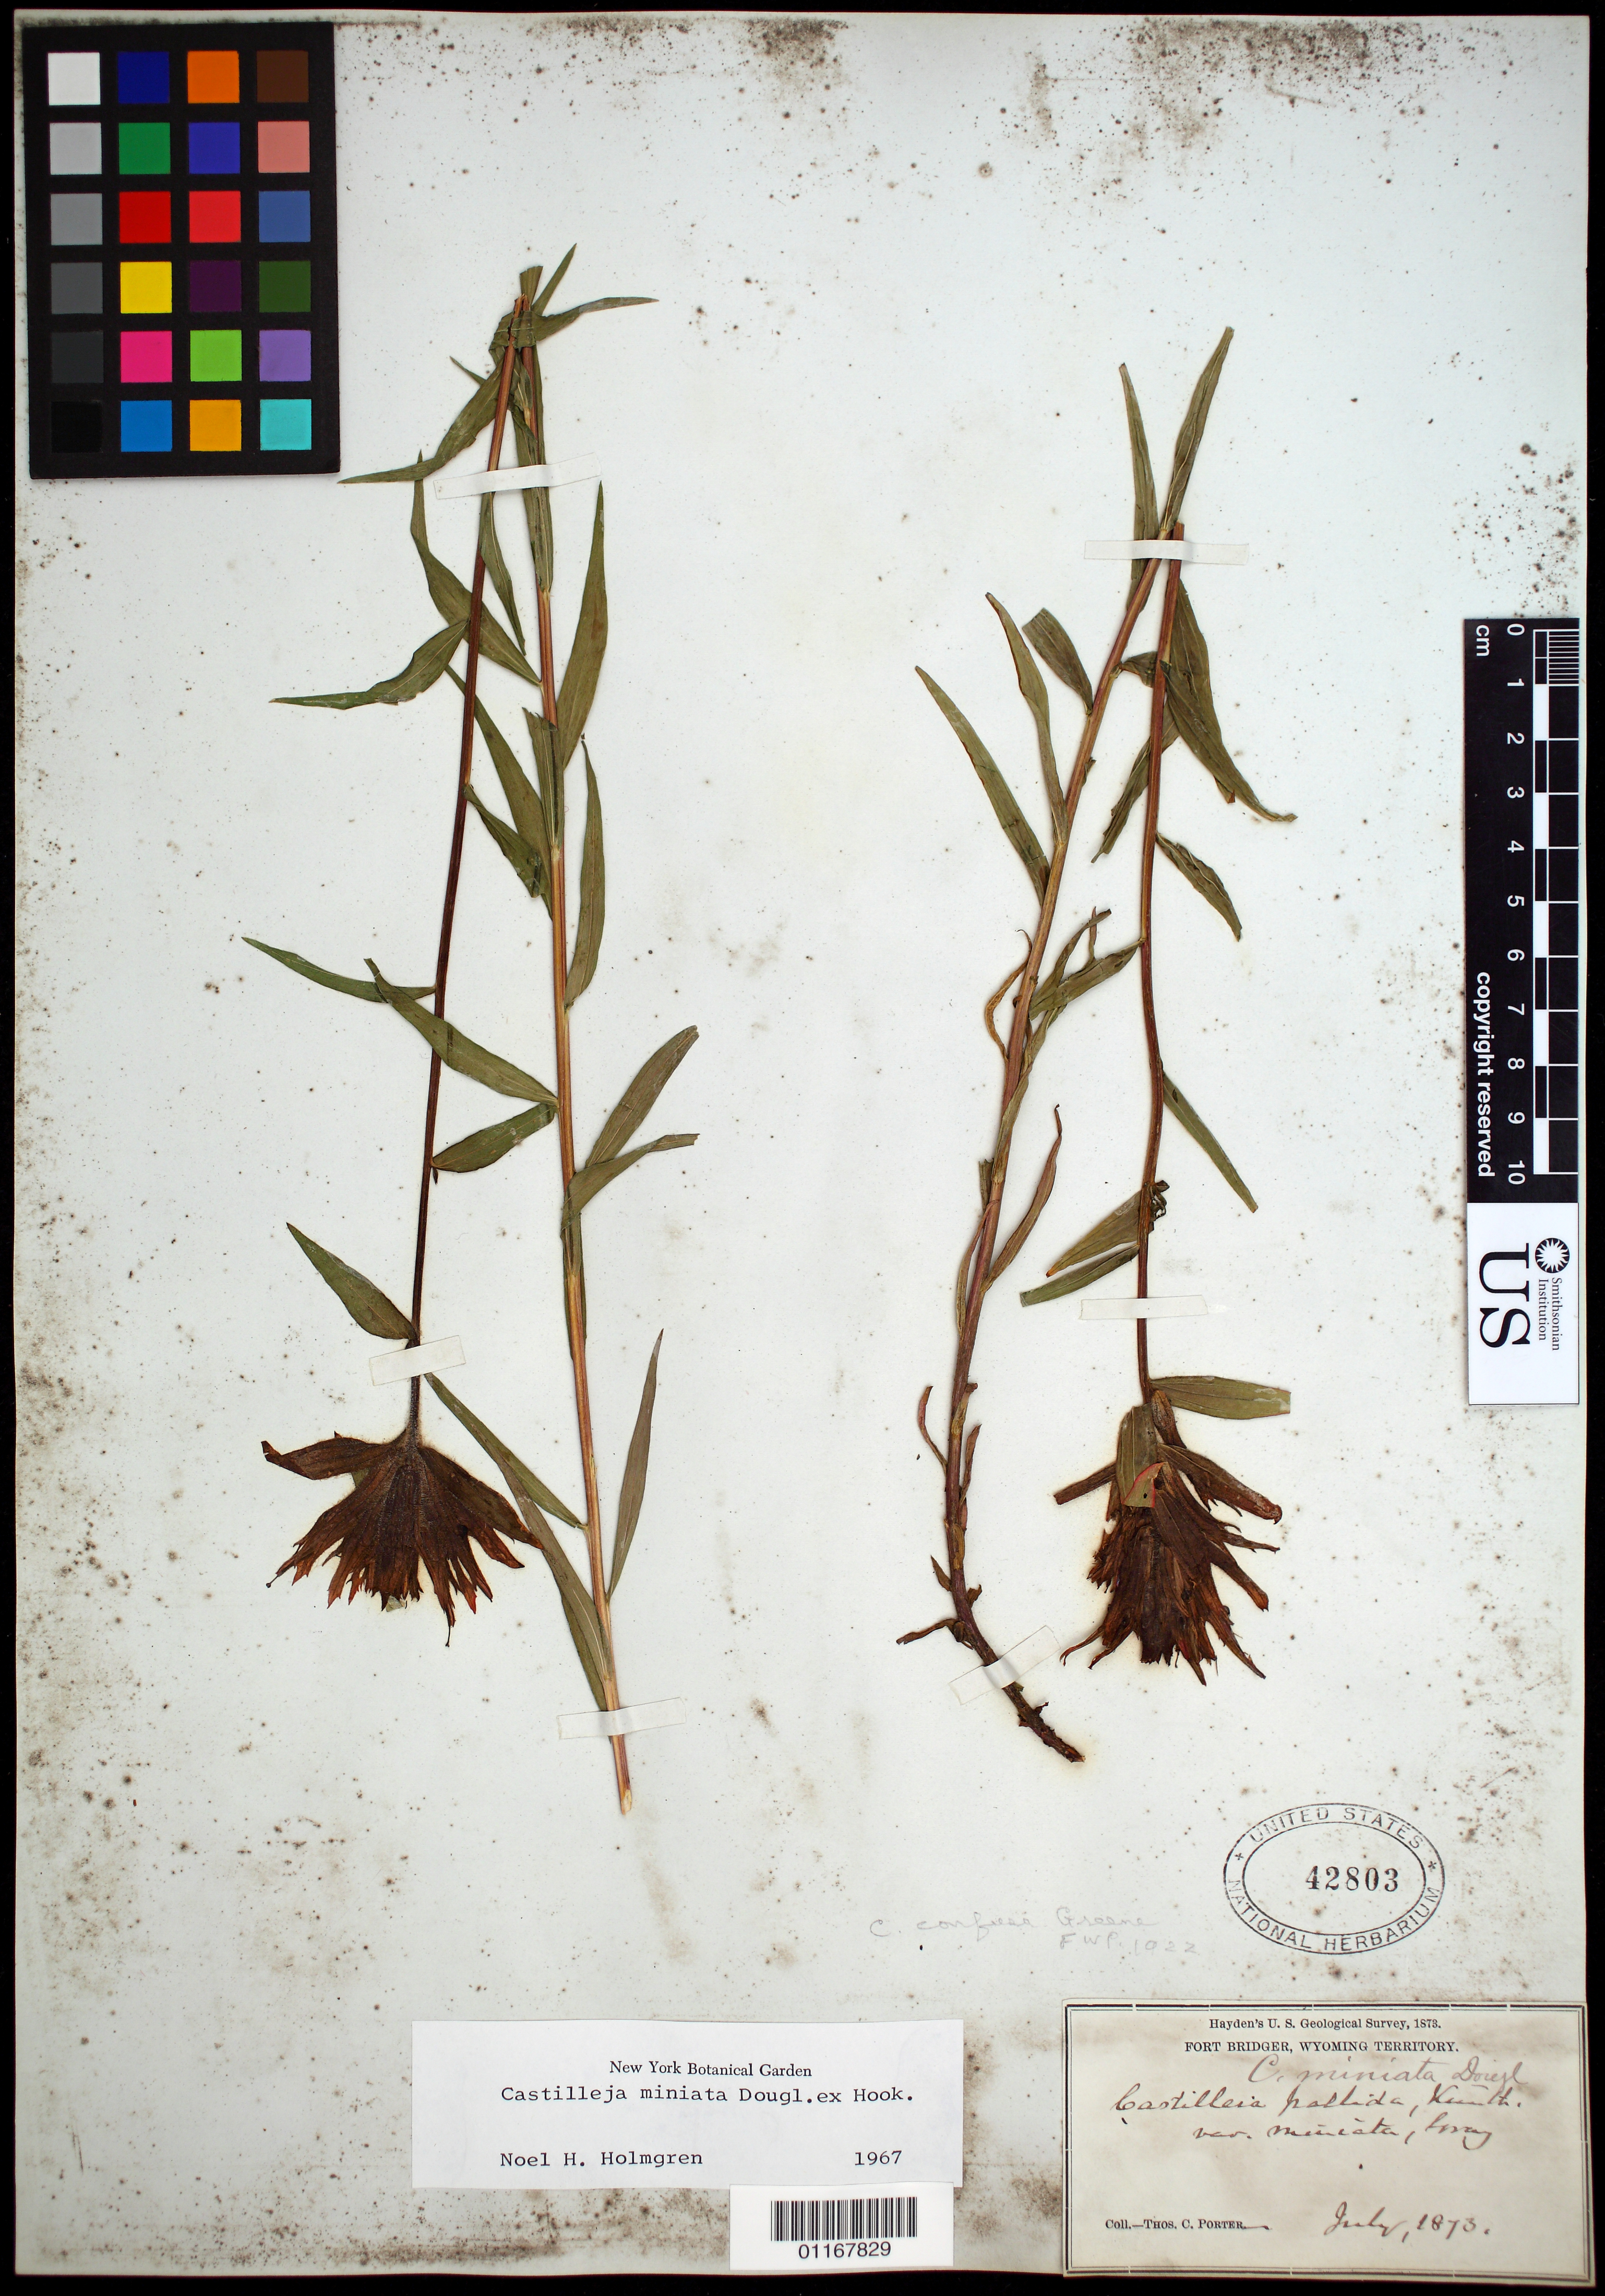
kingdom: Plantae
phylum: Tracheophyta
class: Magnoliopsida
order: Lamiales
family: Orobanchaceae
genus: Castilleja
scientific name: Castilleja miniata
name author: Douglas ex Hook.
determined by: Holmgren, N. H., (NY), New York Botanical Garden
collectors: T. C. Porter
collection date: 1873-07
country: United States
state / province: Wyoming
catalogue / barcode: US 42803